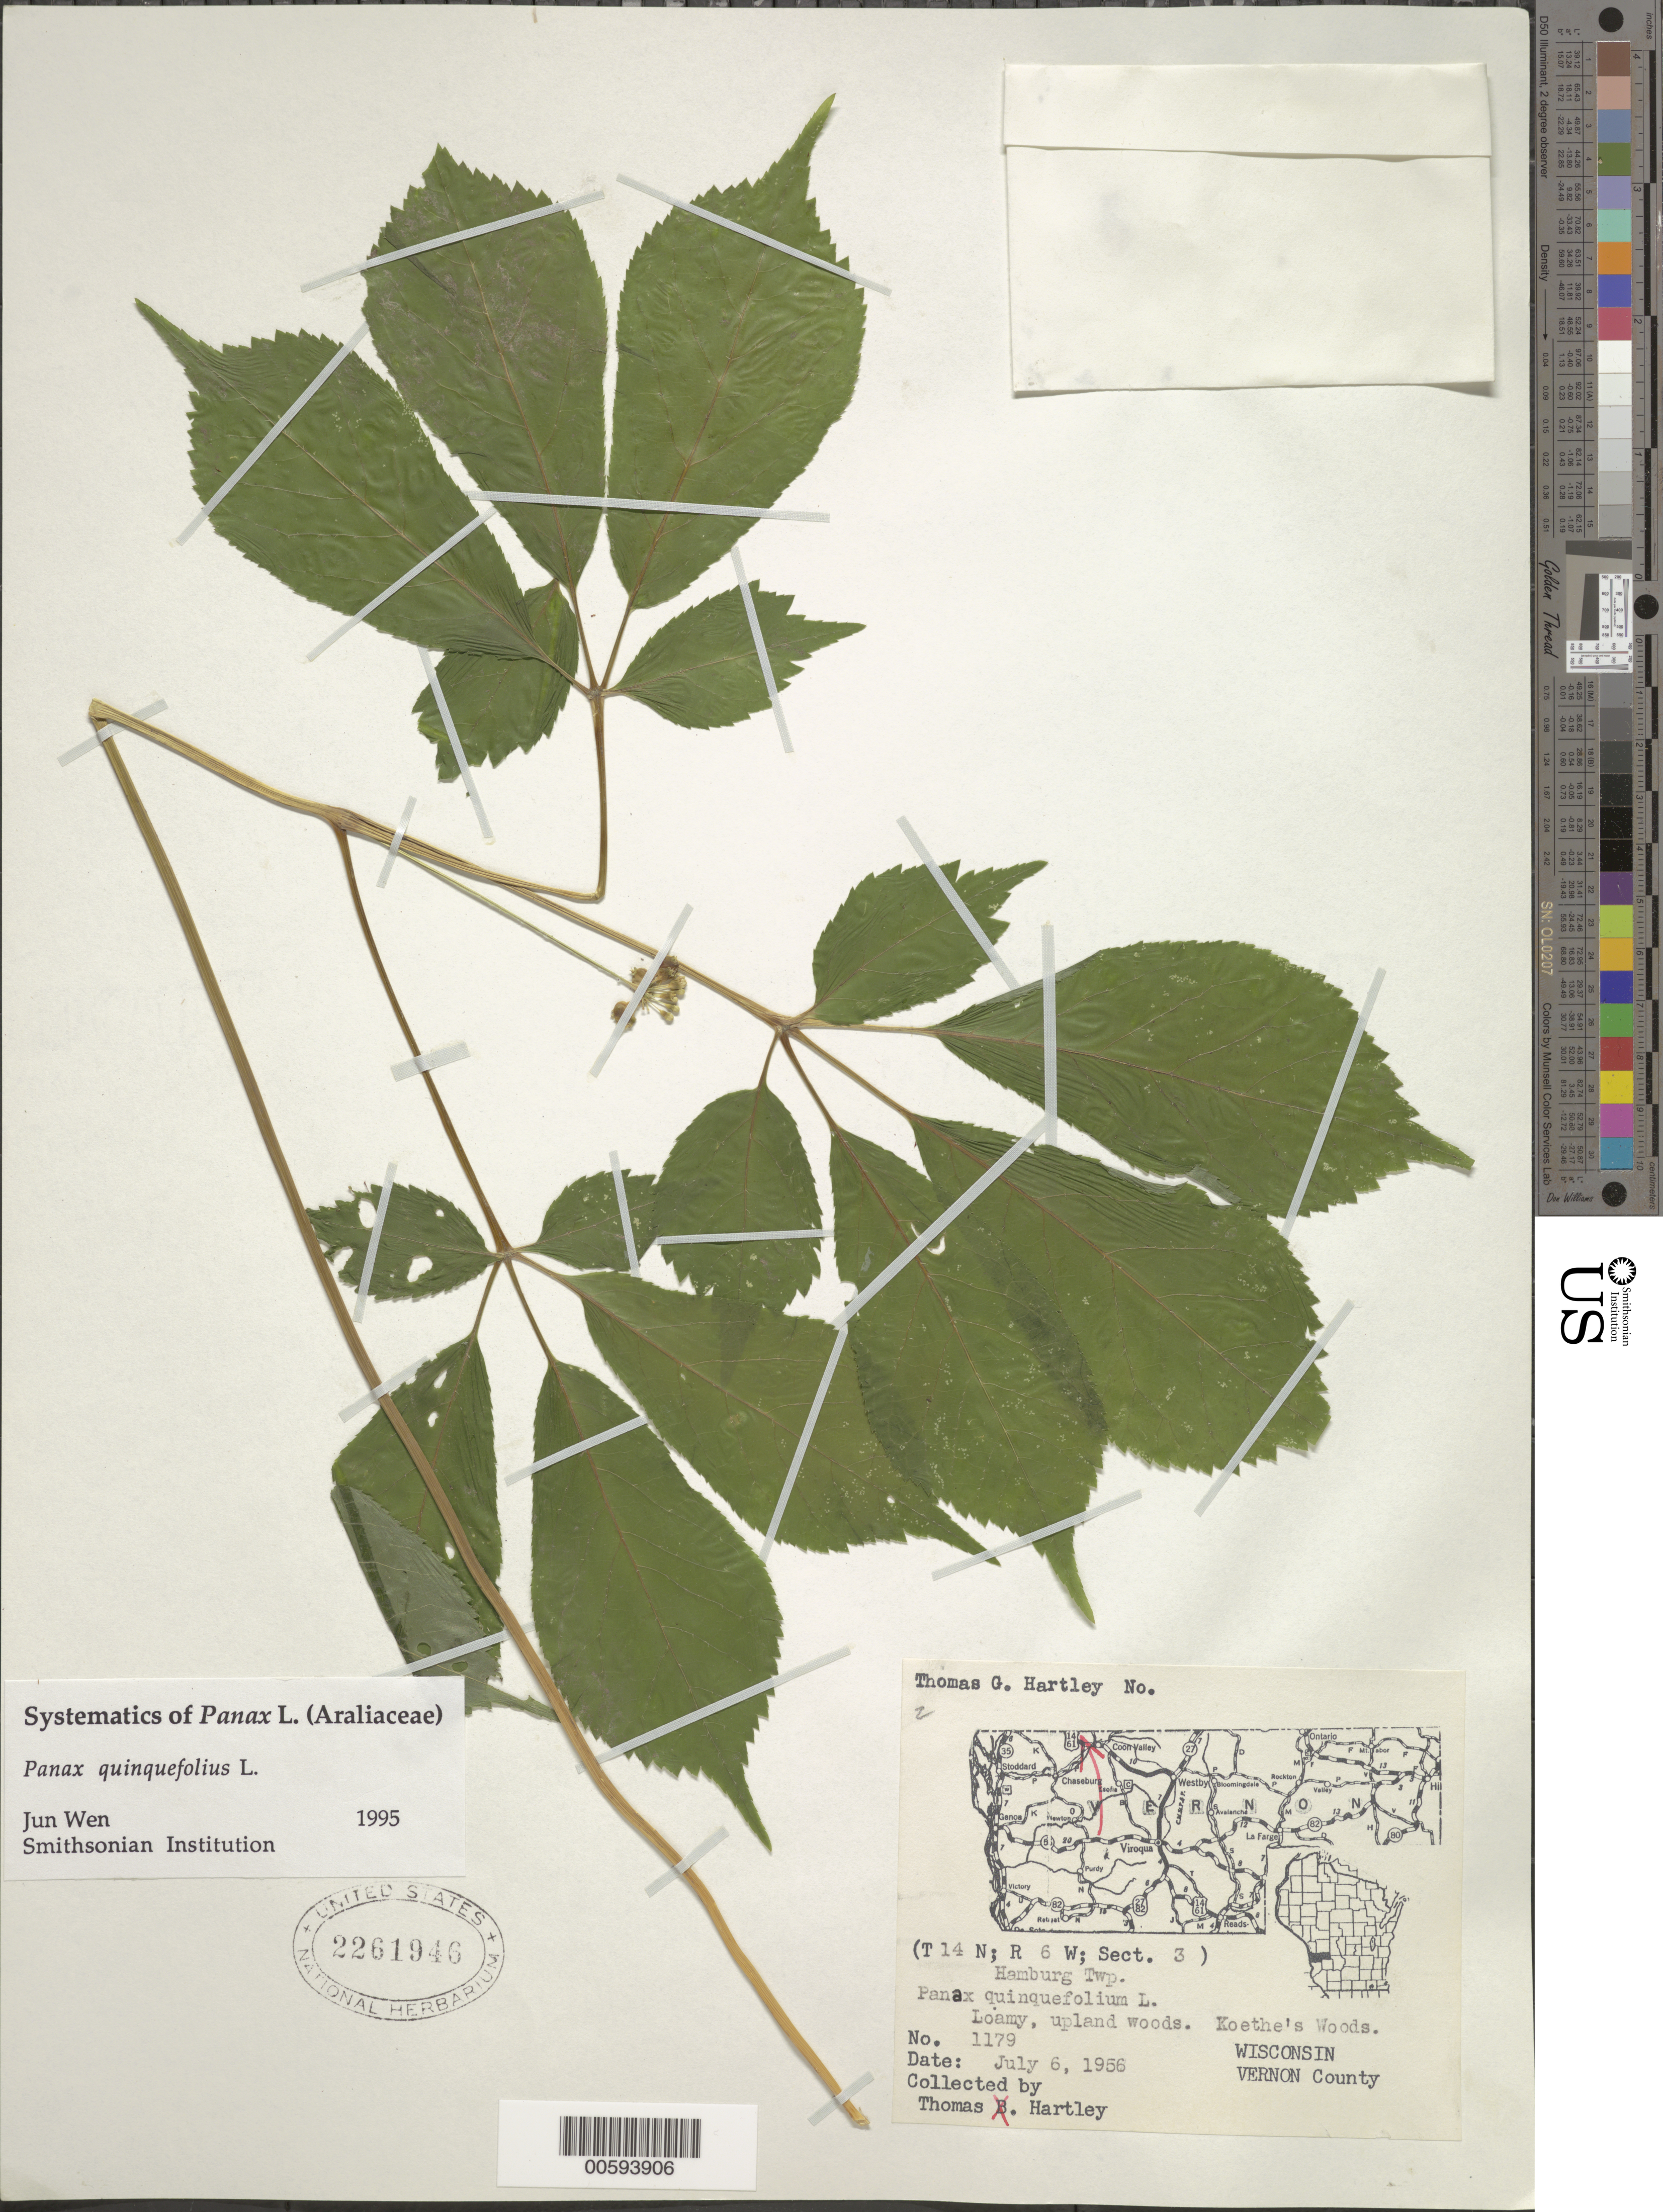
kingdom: Plantae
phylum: Tracheophyta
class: Magnoliopsida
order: Apiales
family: Araliaceae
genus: Panax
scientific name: Panax quinquefolius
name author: L.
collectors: T. G. Hartley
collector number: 1179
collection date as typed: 06 Jul 1956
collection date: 1956-07-06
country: United States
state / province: Wisconsin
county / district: Vernon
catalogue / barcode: US 2261946